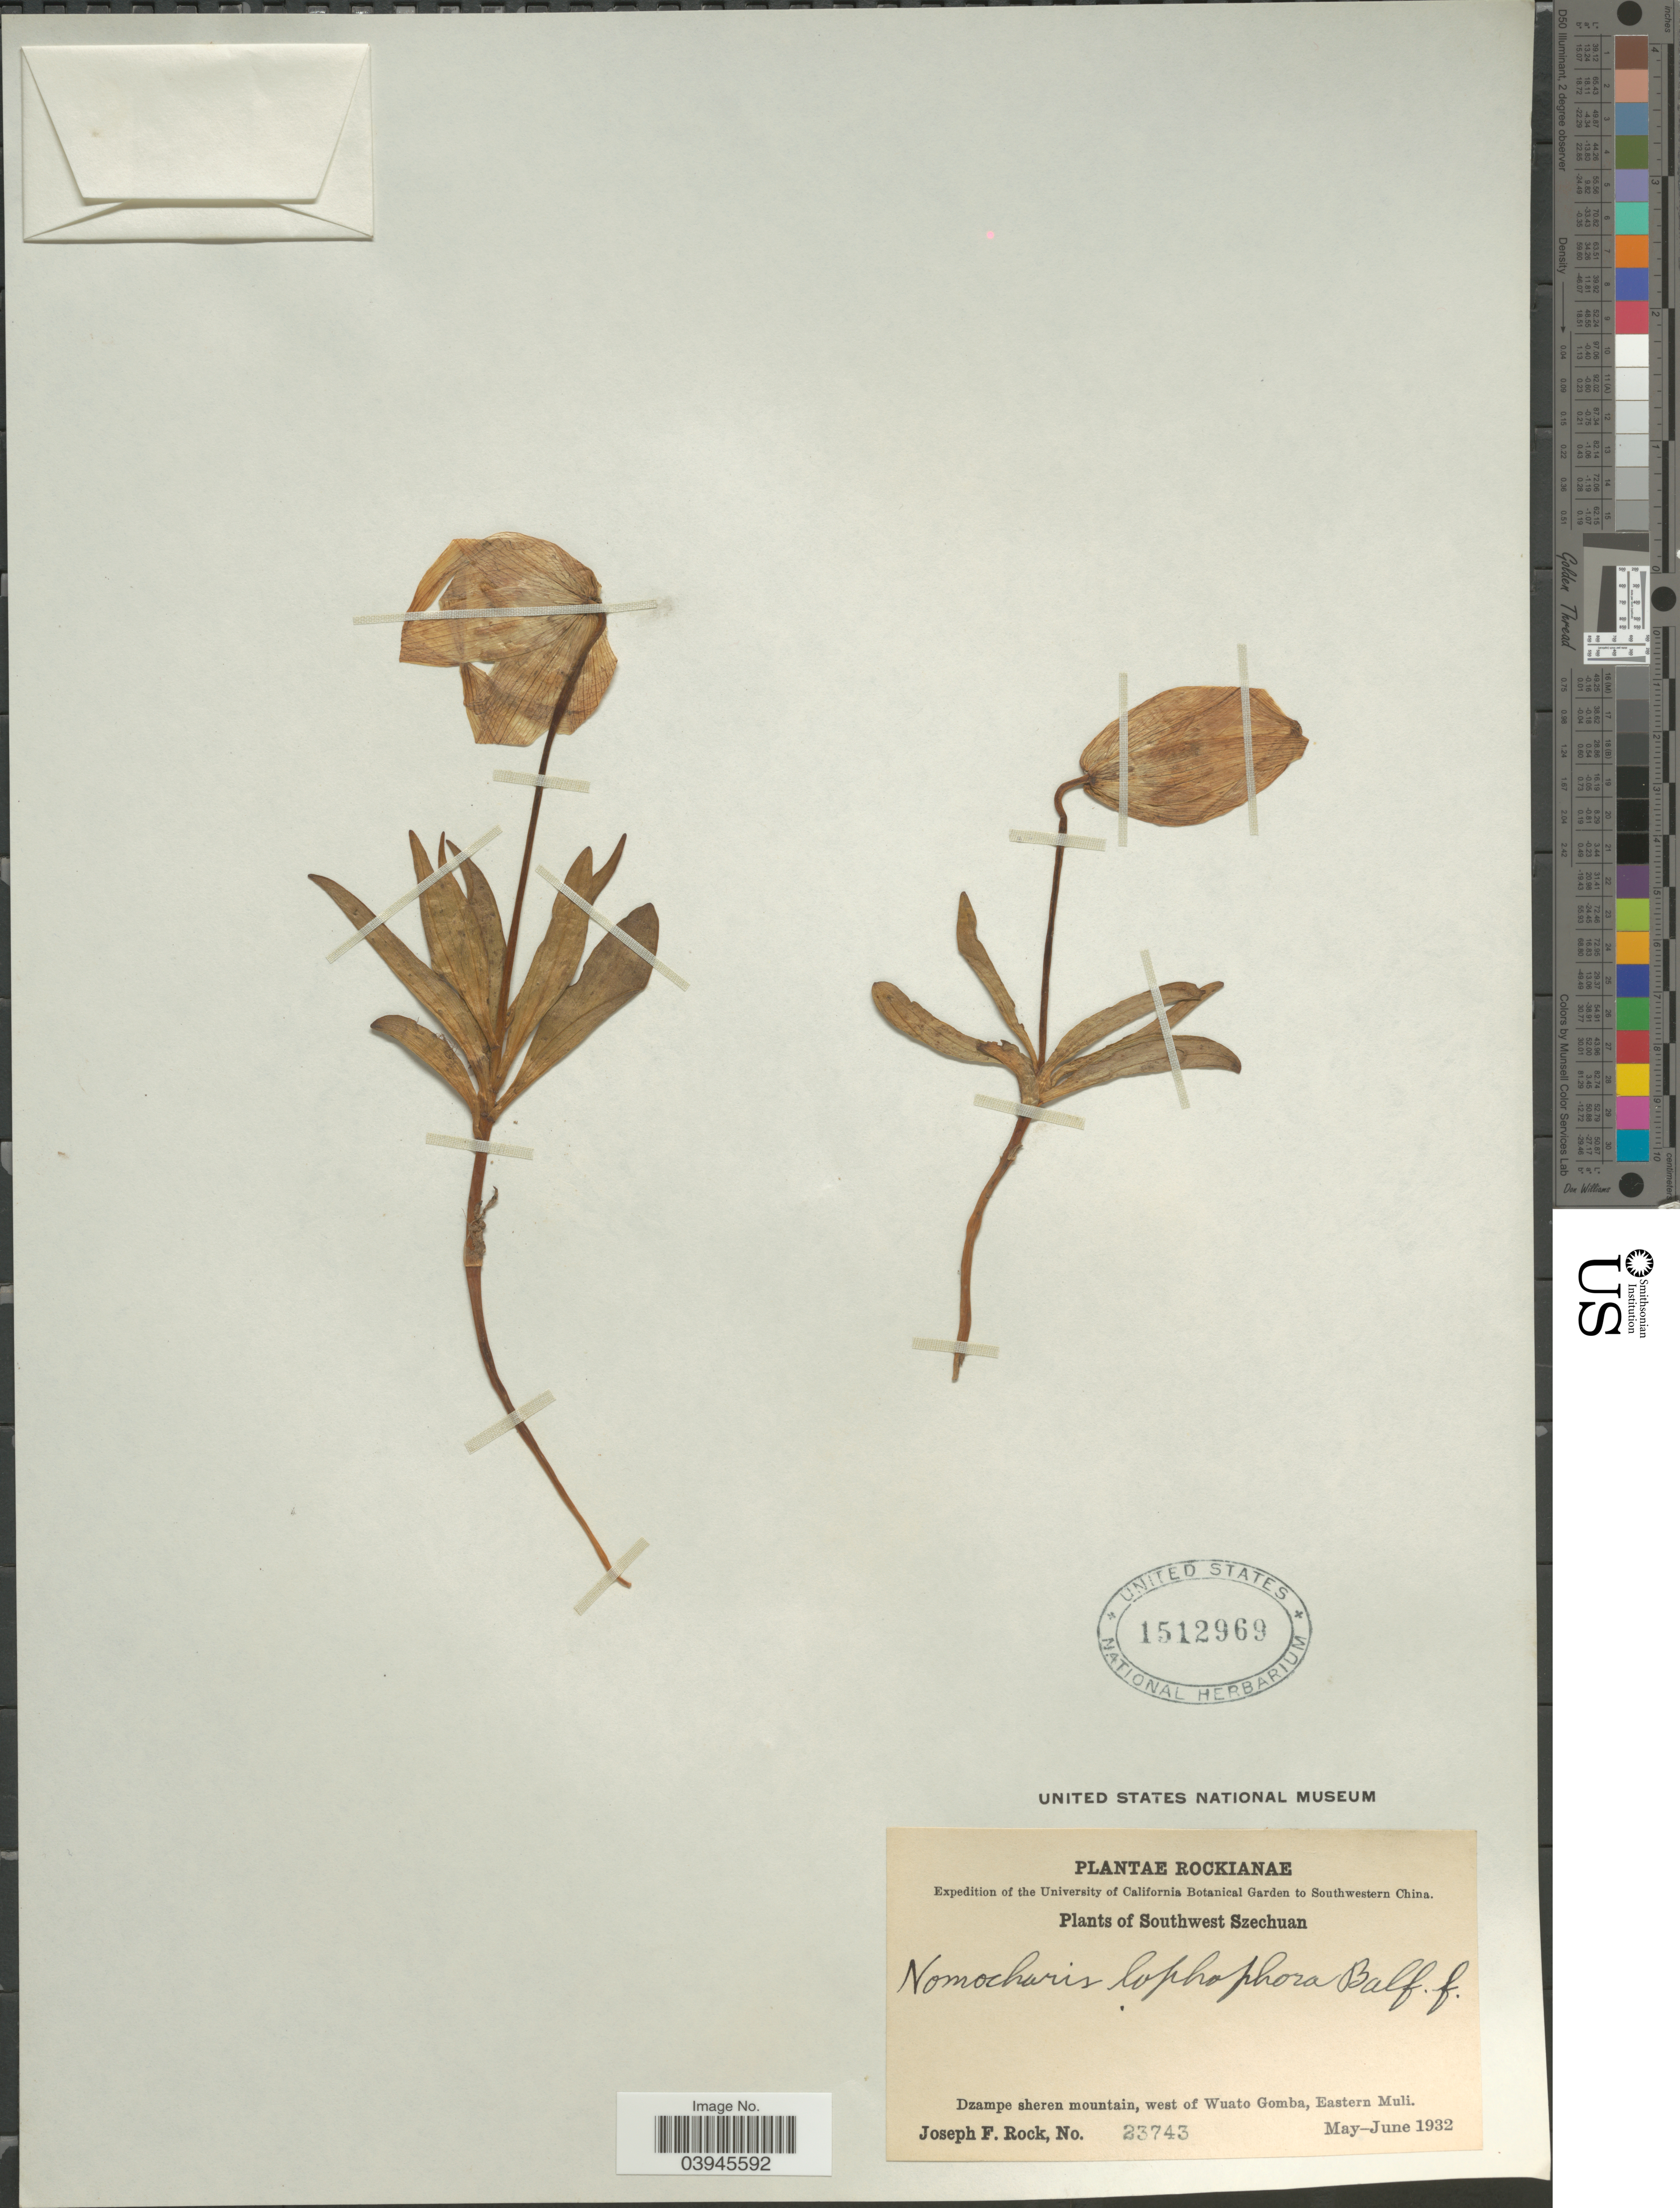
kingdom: Plantae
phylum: Tracheophyta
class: Liliopsida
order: Liliales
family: Liliaceae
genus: Lilium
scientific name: Lilium lophophorum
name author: (Bureau & Franch.) Franch.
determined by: Strong, Mark T., (BOT), Smithsonian Institution - National Museum of Natural History (UNITED STATES)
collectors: J. F. Rock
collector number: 23743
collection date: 1932-05/1932-06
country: China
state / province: Sichuan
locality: Southwestern China. Southwest Szechuan. Dzampe sheren mountain, west of Wuato Gomba, Eastern Muli.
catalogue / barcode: US 1512969